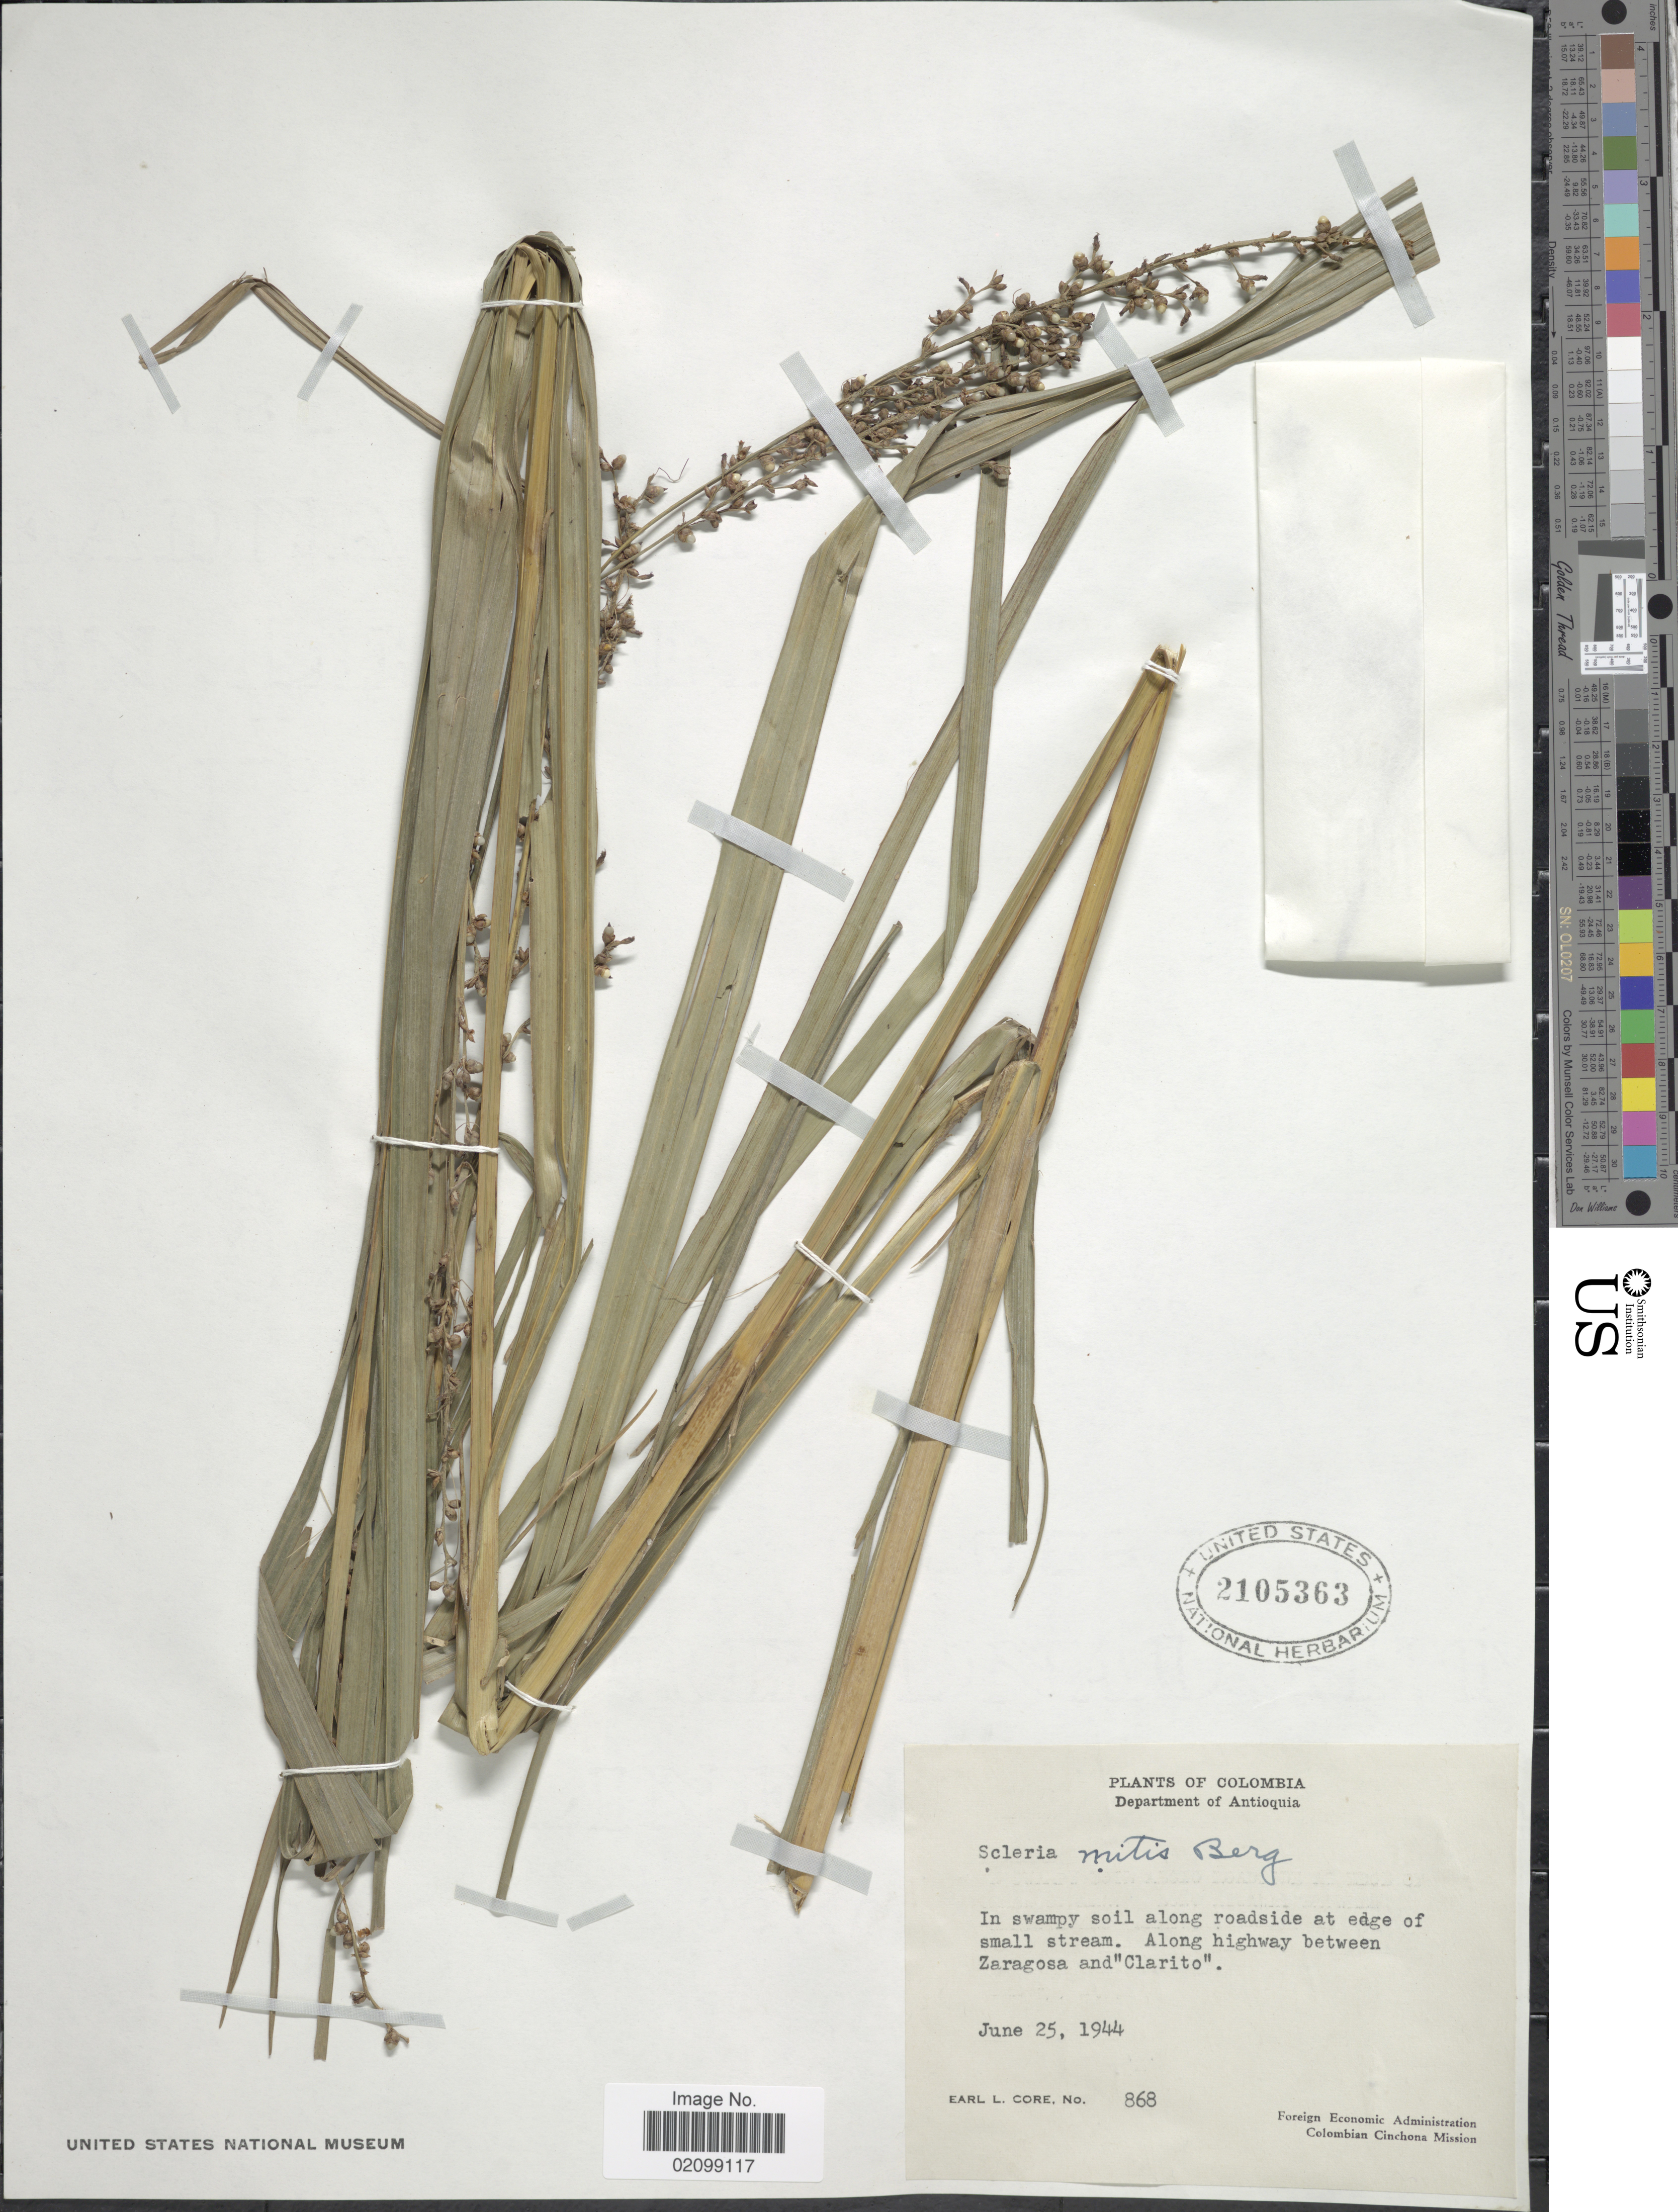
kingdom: Plantae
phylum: Tracheophyta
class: Liliopsida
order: Poales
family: Cyperaceae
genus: Scleria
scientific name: Scleria mitis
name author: P.J. Bergius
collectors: E. L. Core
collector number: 868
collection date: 1944-06-25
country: Colombia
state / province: Antioquia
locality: Department of Antioquia, Along highway between Zaragosa and "Clarito".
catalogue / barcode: US 2105363